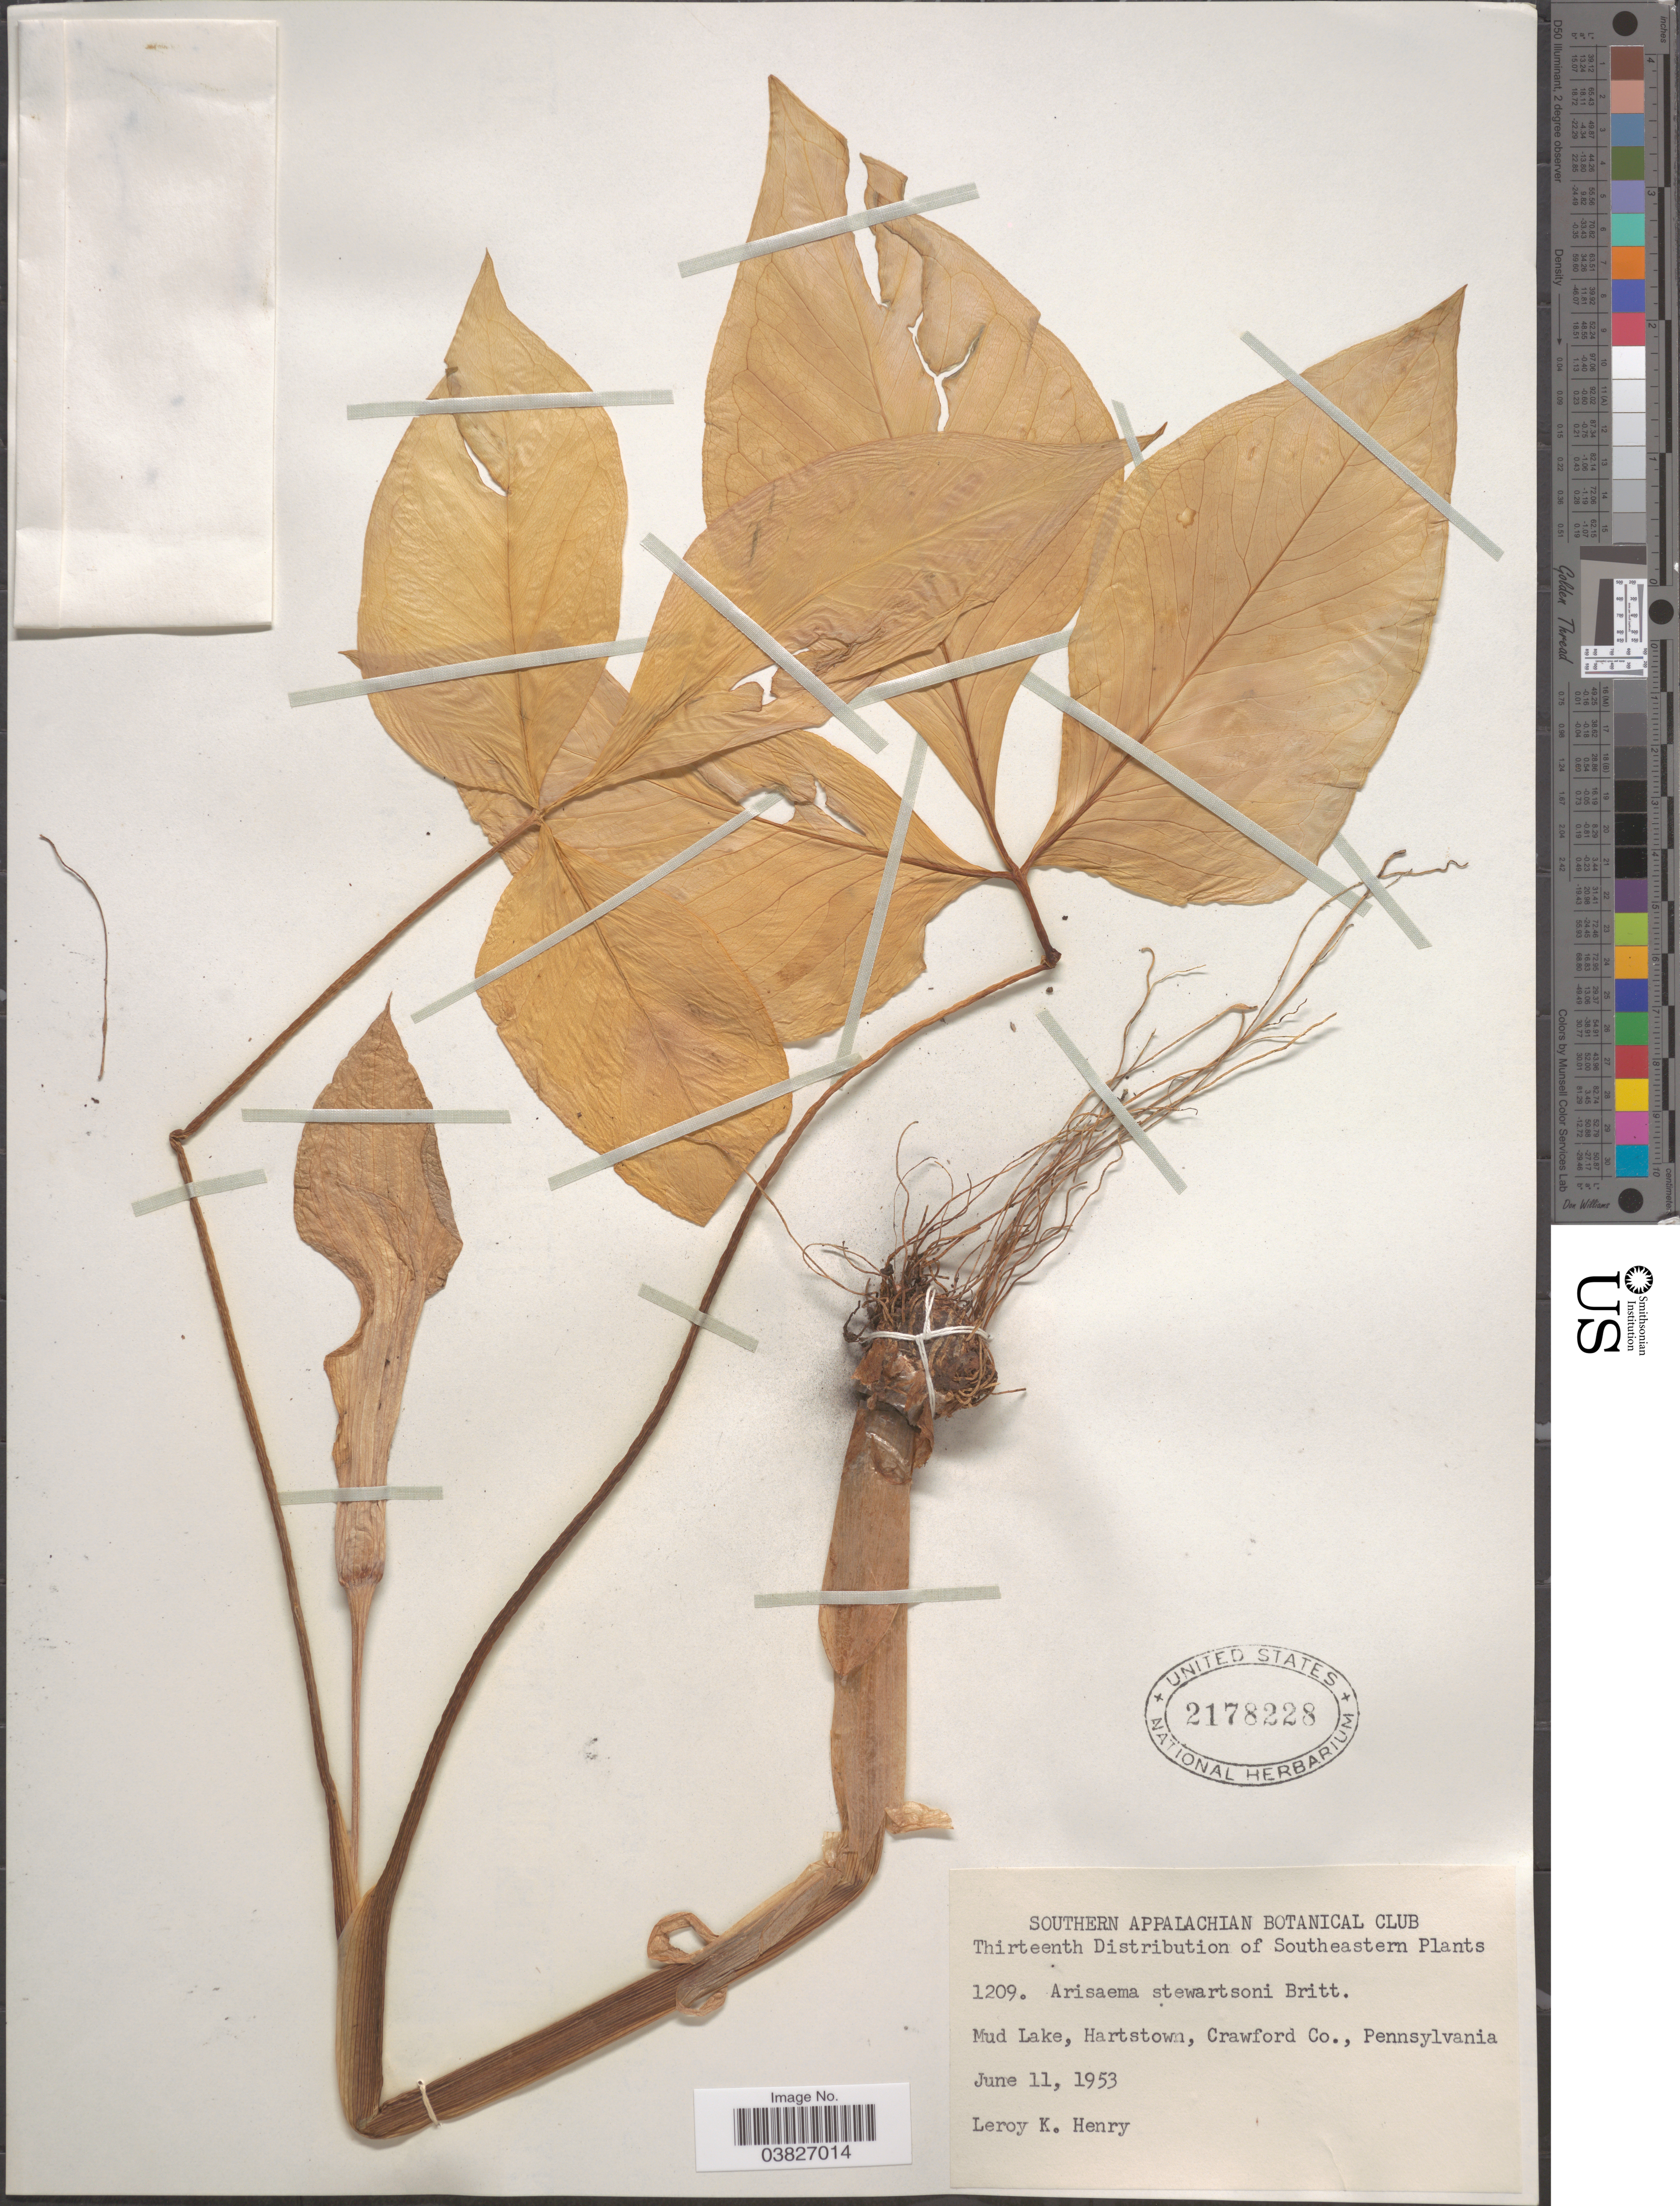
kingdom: Plantae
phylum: Tracheophyta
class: Liliopsida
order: Alismatales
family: Araceae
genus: Arisaema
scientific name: Arisaema stewardsonii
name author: Britton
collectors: L. K. Henry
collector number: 1209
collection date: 1953-06-11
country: United States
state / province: Pennsylvania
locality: Mud Lake, Hartstown, Crawford Co.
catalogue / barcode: US 2178228